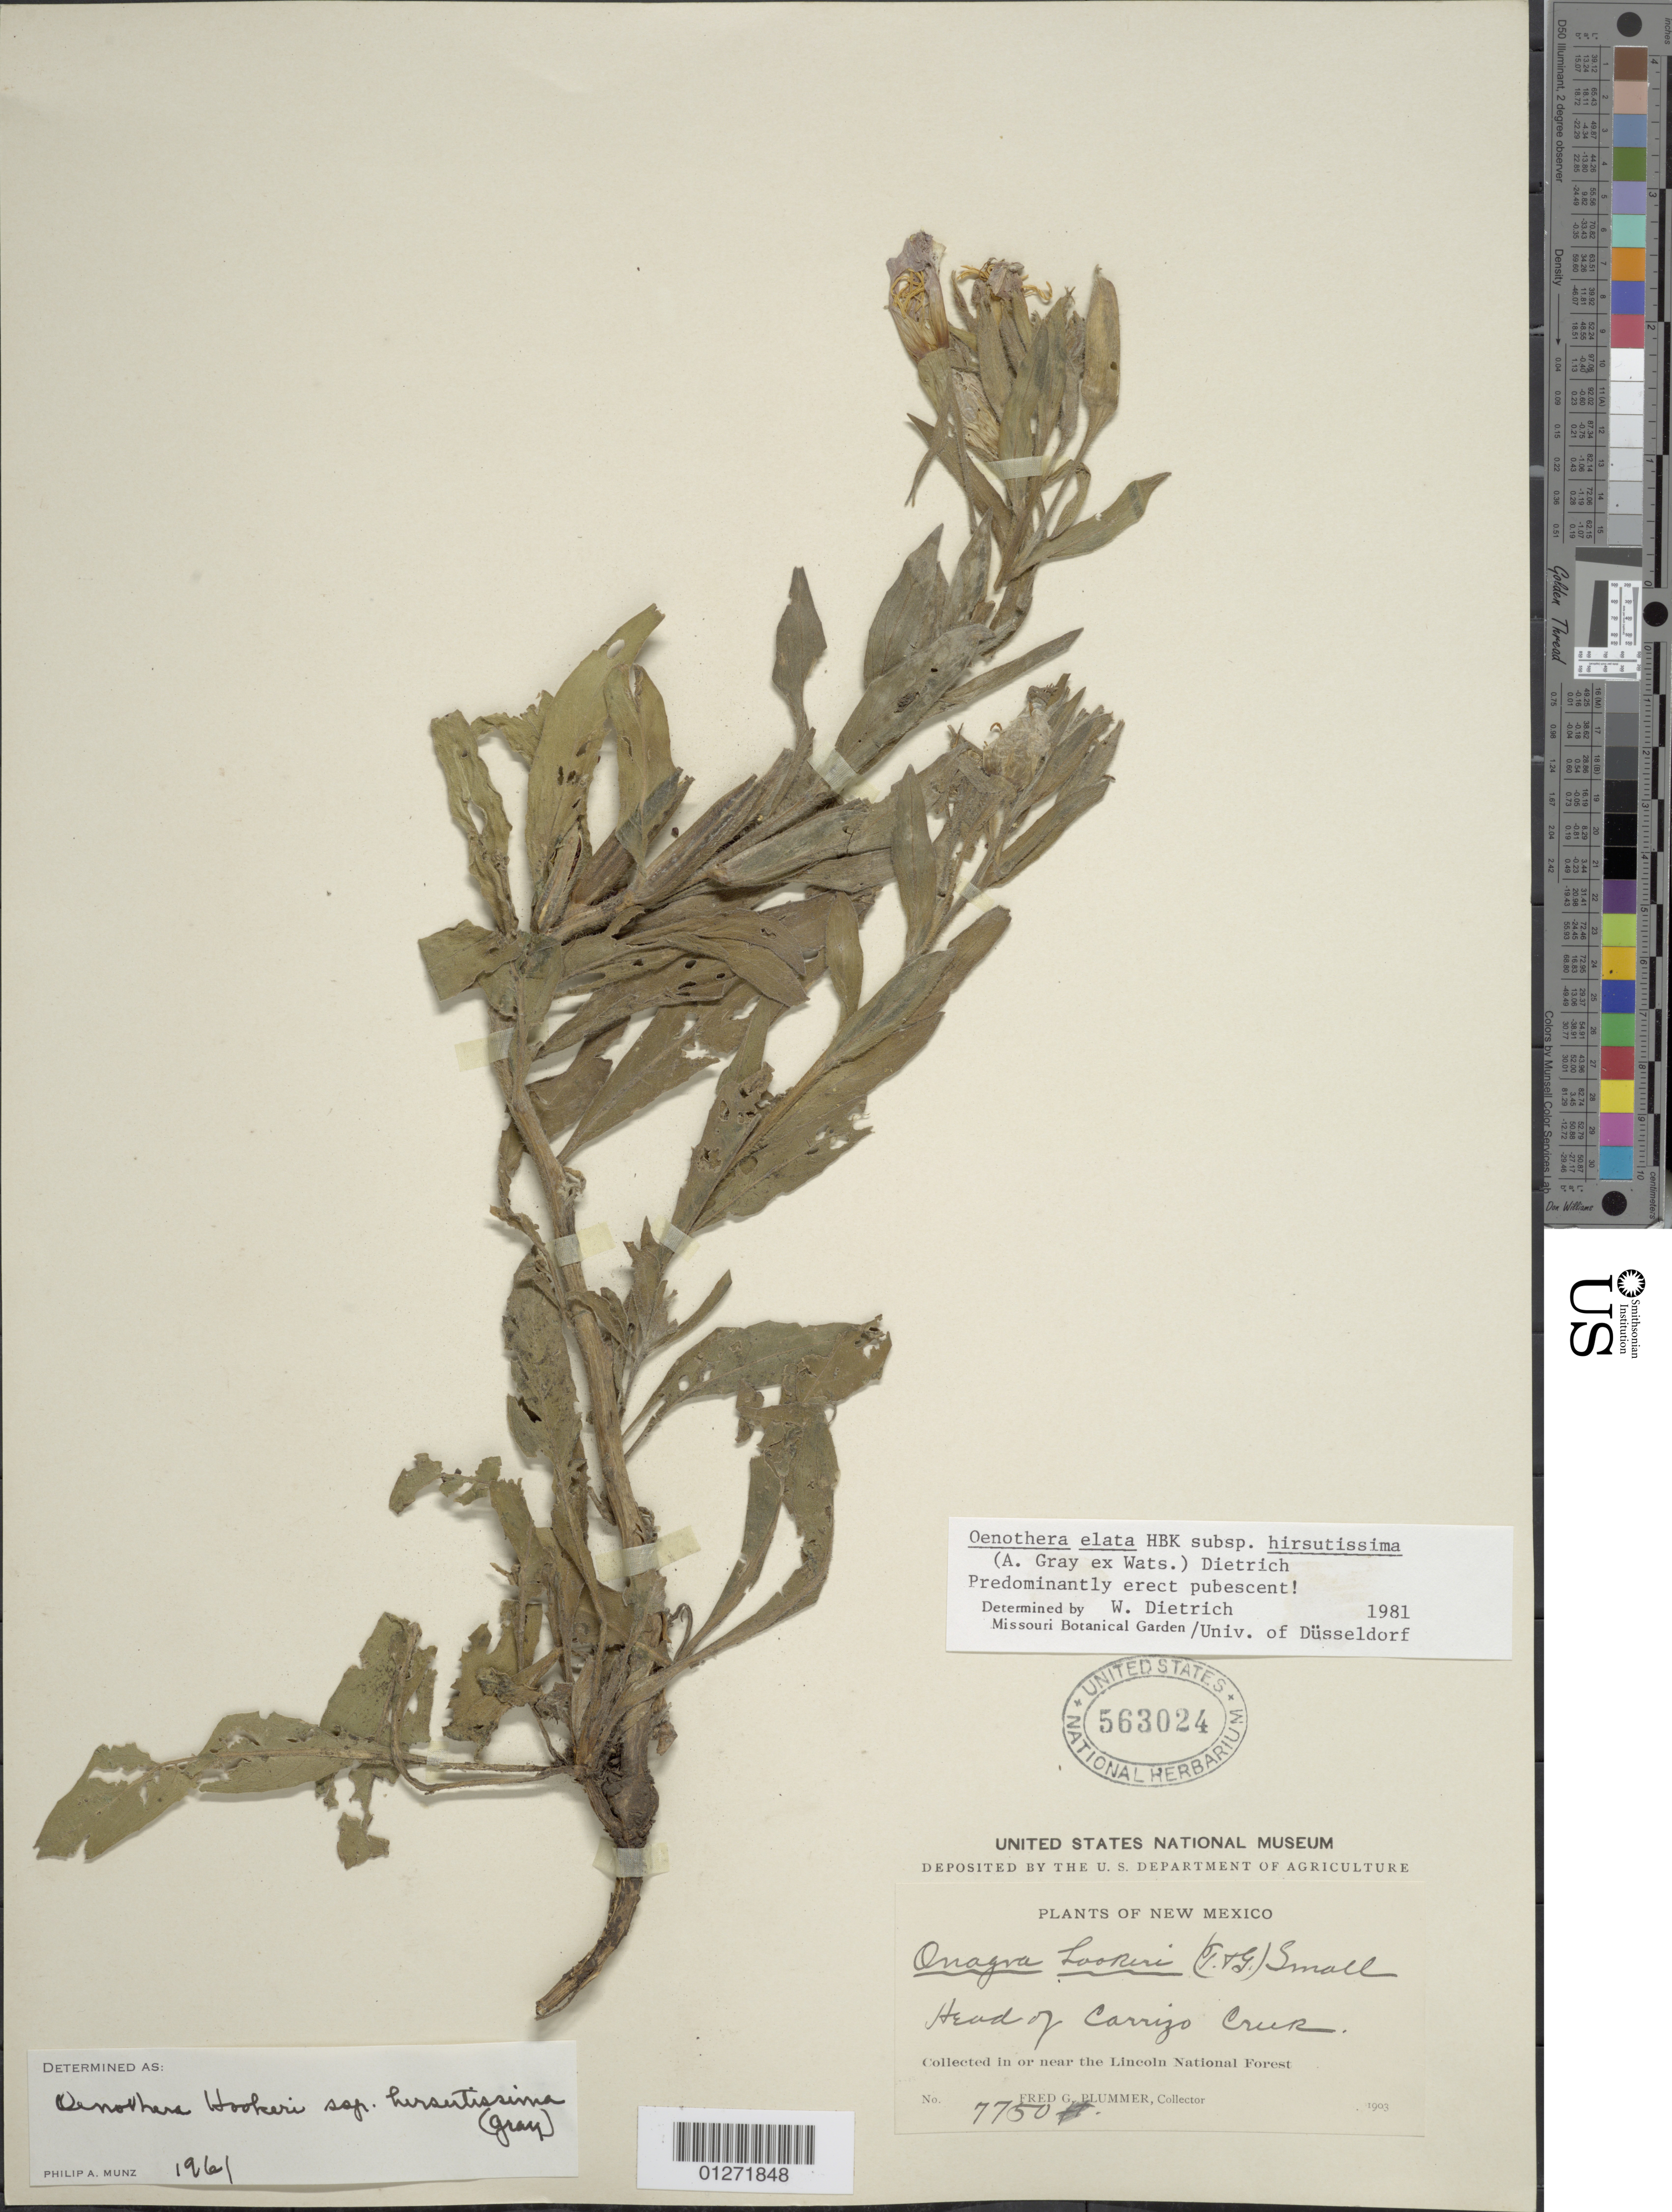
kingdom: Plantae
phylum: Tracheophyta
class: Magnoliopsida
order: Myrtales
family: Onagraceae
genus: Oenothera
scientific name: Oenothera elata subsp. hirsutissima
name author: (A. Gray ex S. Watson) W. Dietr.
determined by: Dietrich, W.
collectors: F. Plummer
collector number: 7750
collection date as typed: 1903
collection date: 1903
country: United States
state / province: New Mexico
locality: Lincoln National Forest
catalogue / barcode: US 563024